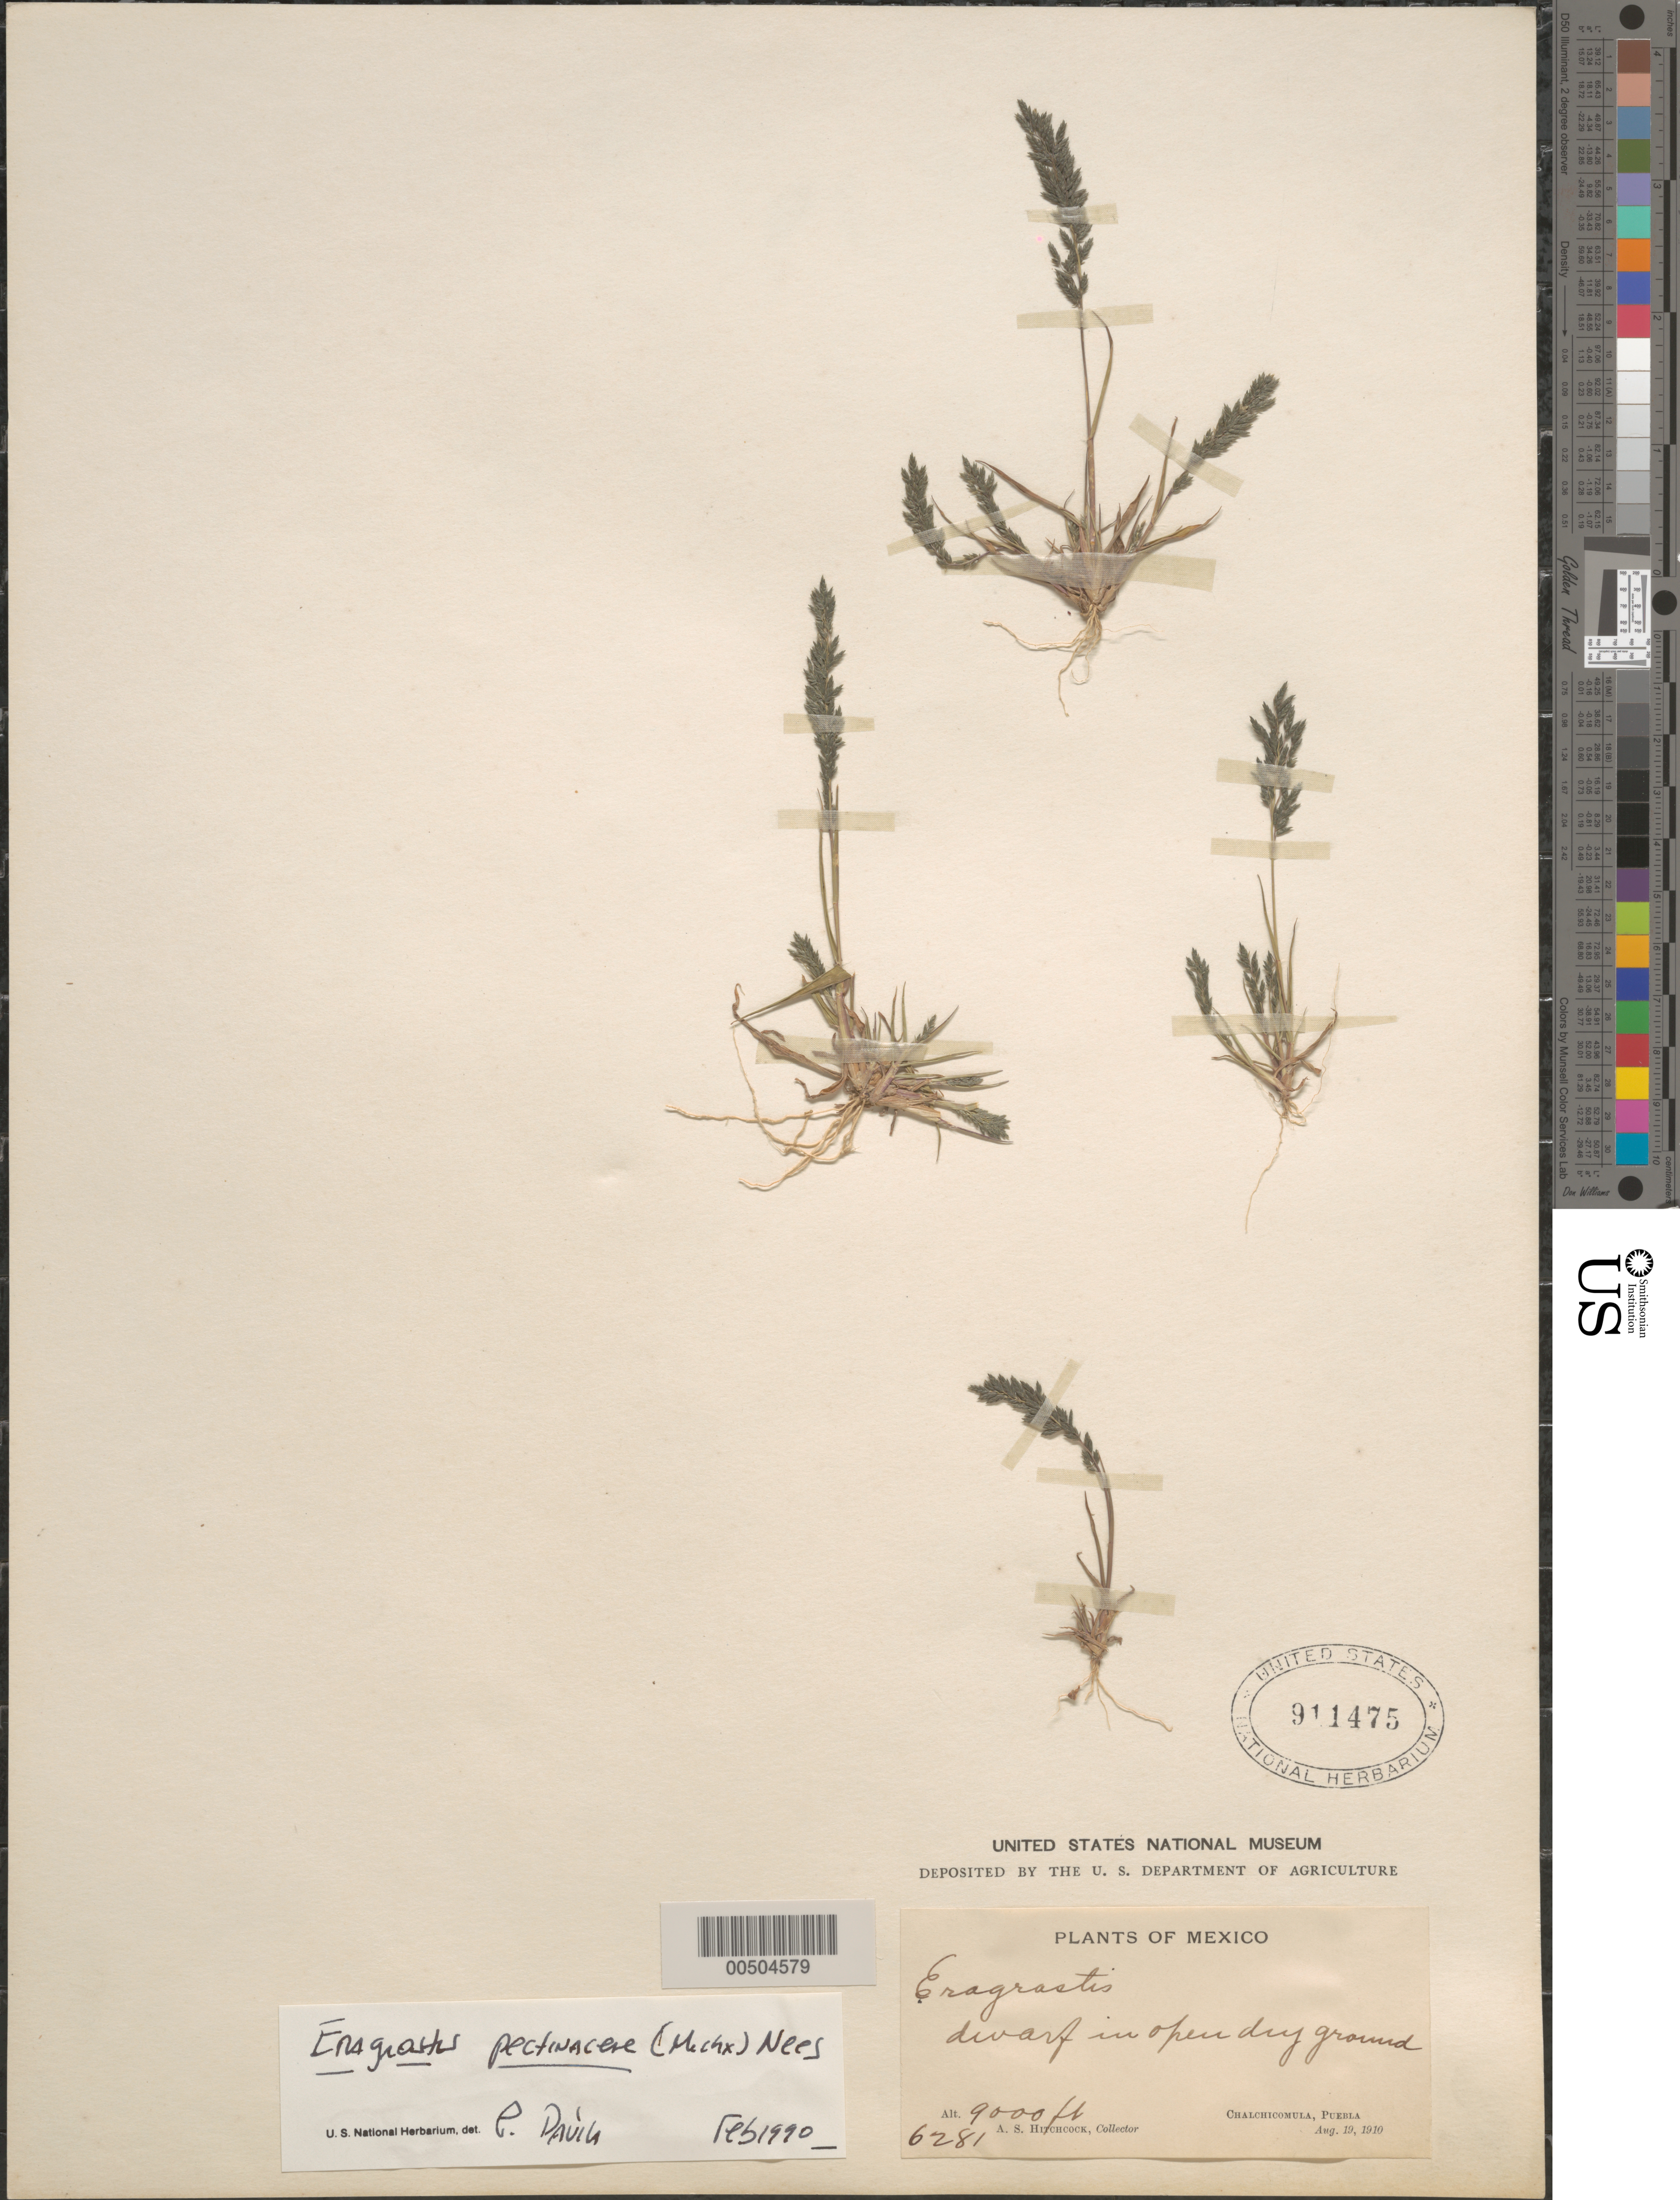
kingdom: Plantae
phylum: Tracheophyta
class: Liliopsida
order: Poales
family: Poaceae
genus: Eragrostis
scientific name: Eragrostis pectinacea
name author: (Michx.) Nees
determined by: Dávila, P. D.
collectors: A. S. Hitchcock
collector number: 6281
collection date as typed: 19 Aug 1910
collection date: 1910-08-19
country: Mexico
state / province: Puebla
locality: Chalchicomula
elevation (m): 2743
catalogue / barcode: US 911475